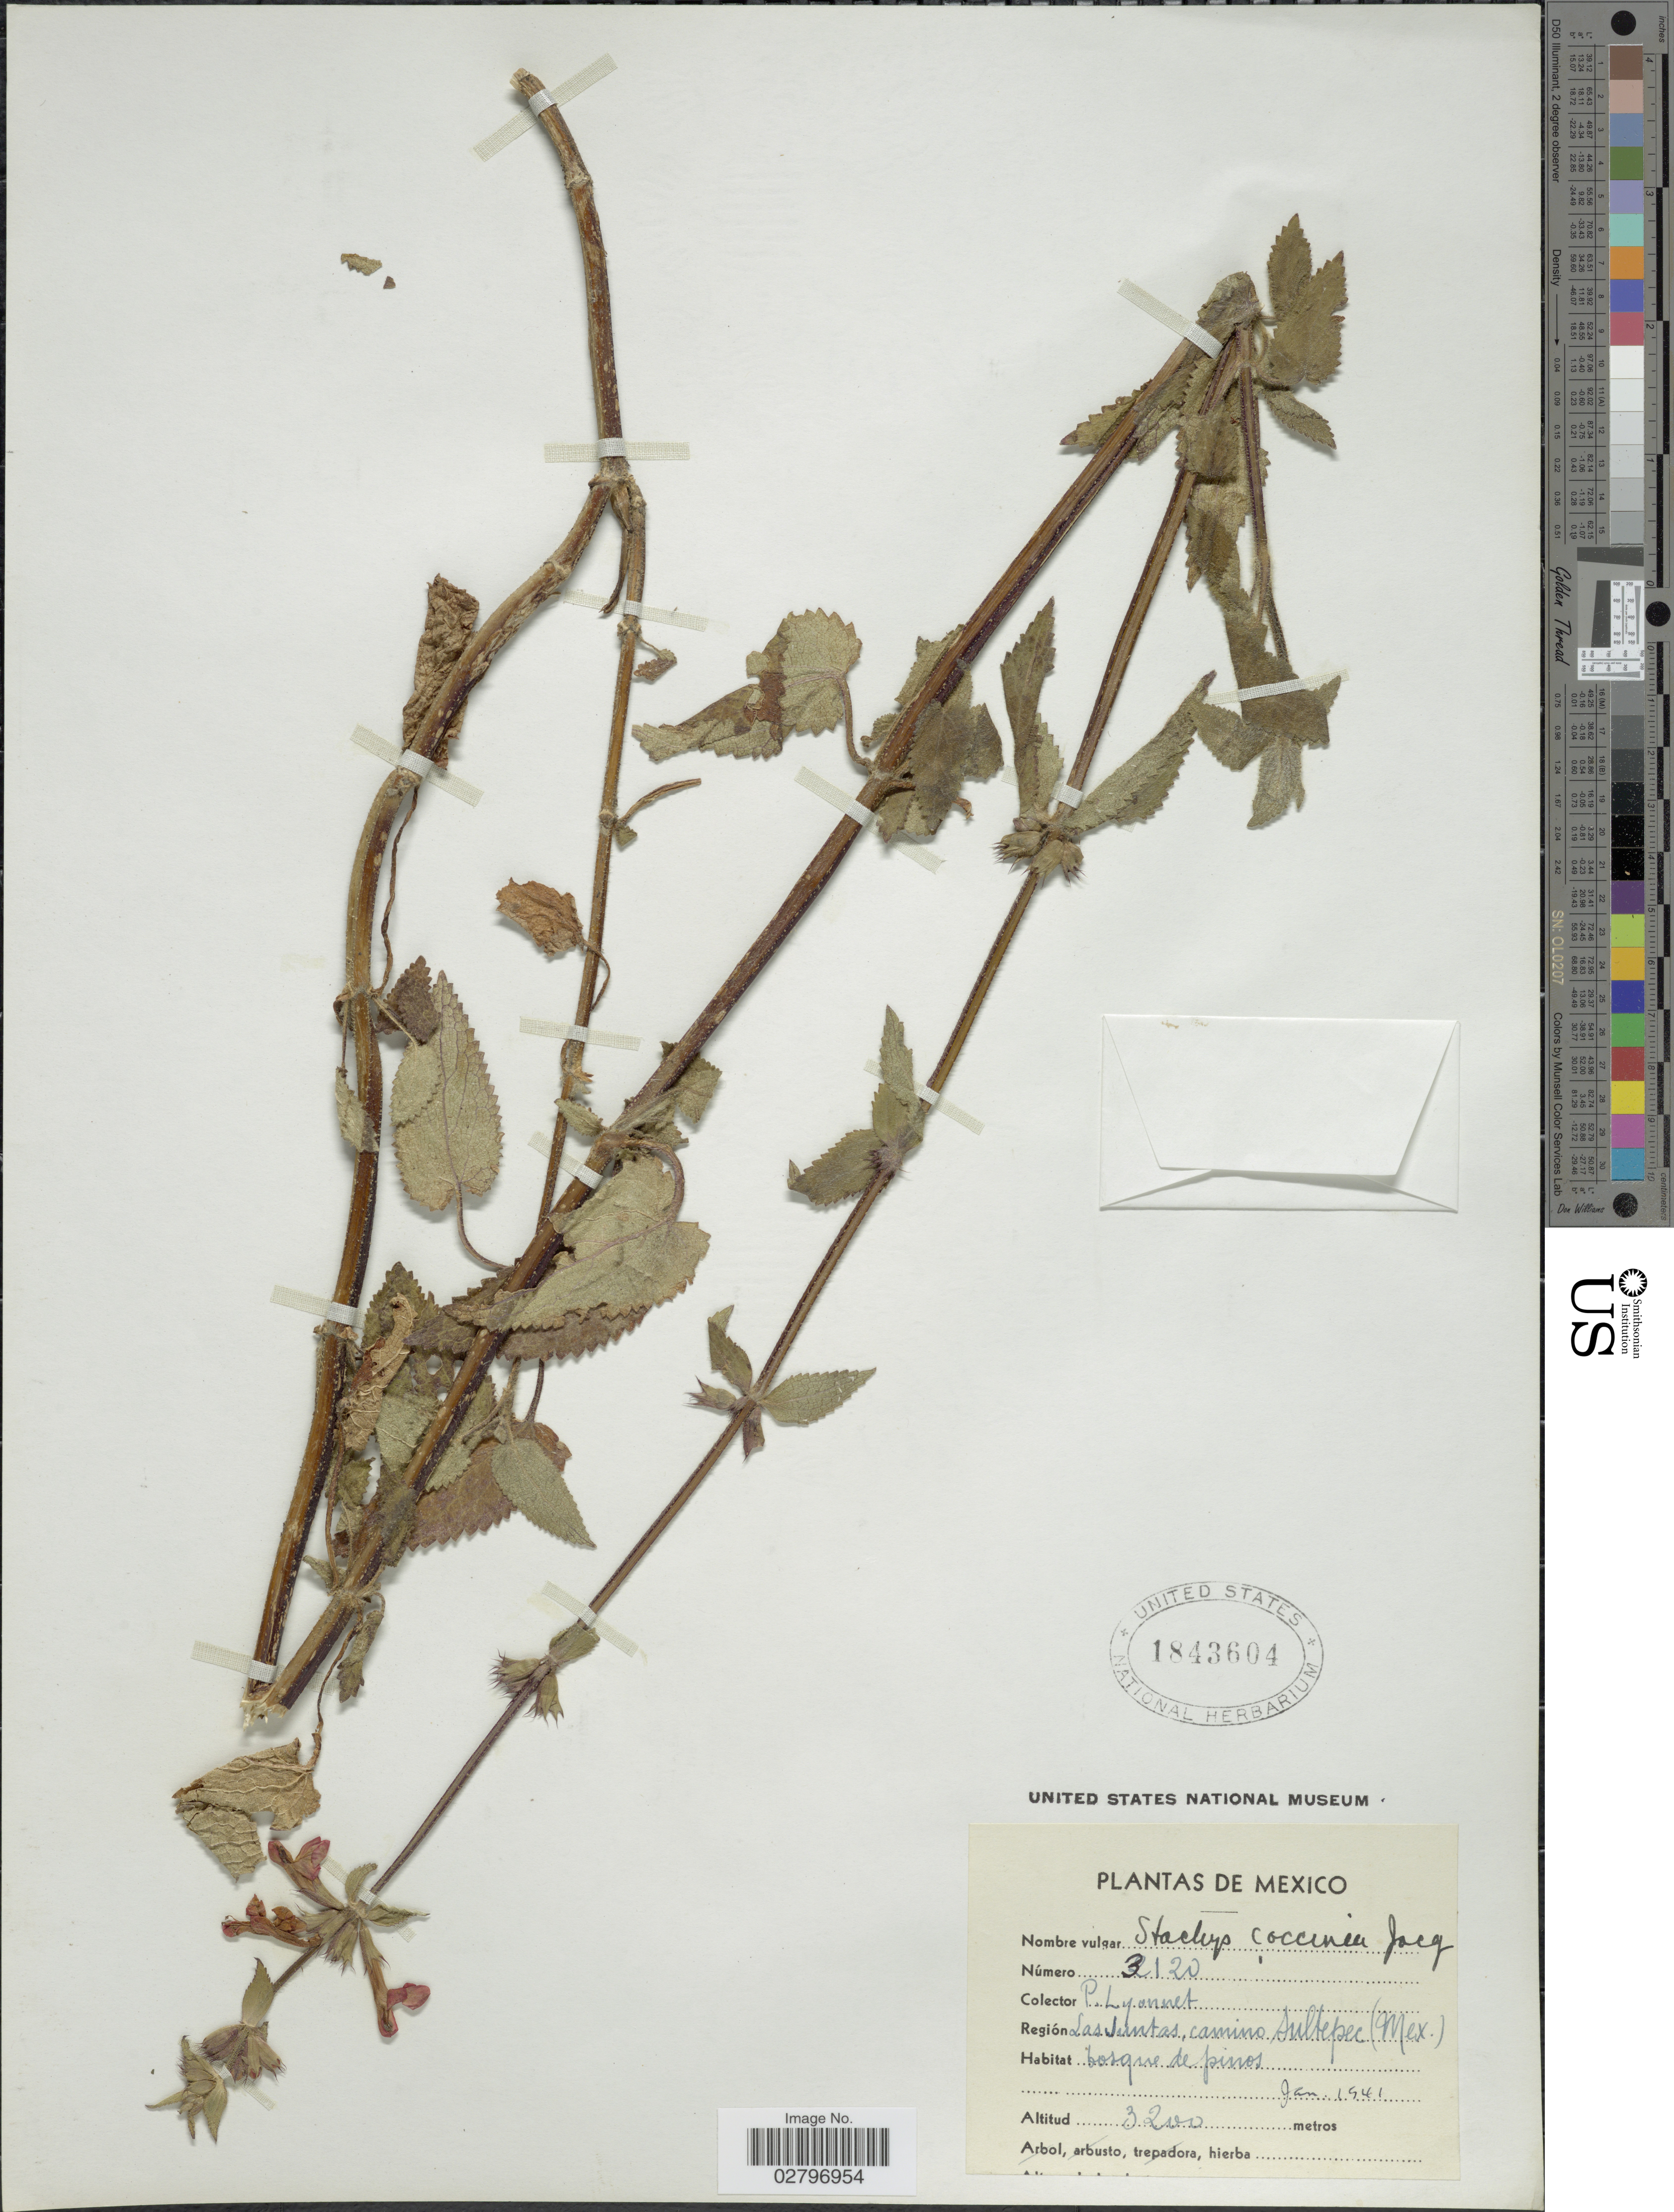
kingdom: Plantae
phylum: Tracheophyta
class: Magnoliopsida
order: Lamiales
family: Lamiaceae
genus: Stachys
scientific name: Stachys coccinea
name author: Ortega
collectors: P. Lyonnet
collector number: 3120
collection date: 1941-01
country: Mexico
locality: Región Las Juntas, camino Sultepec (Mex.).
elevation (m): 3200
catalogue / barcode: US 1843604